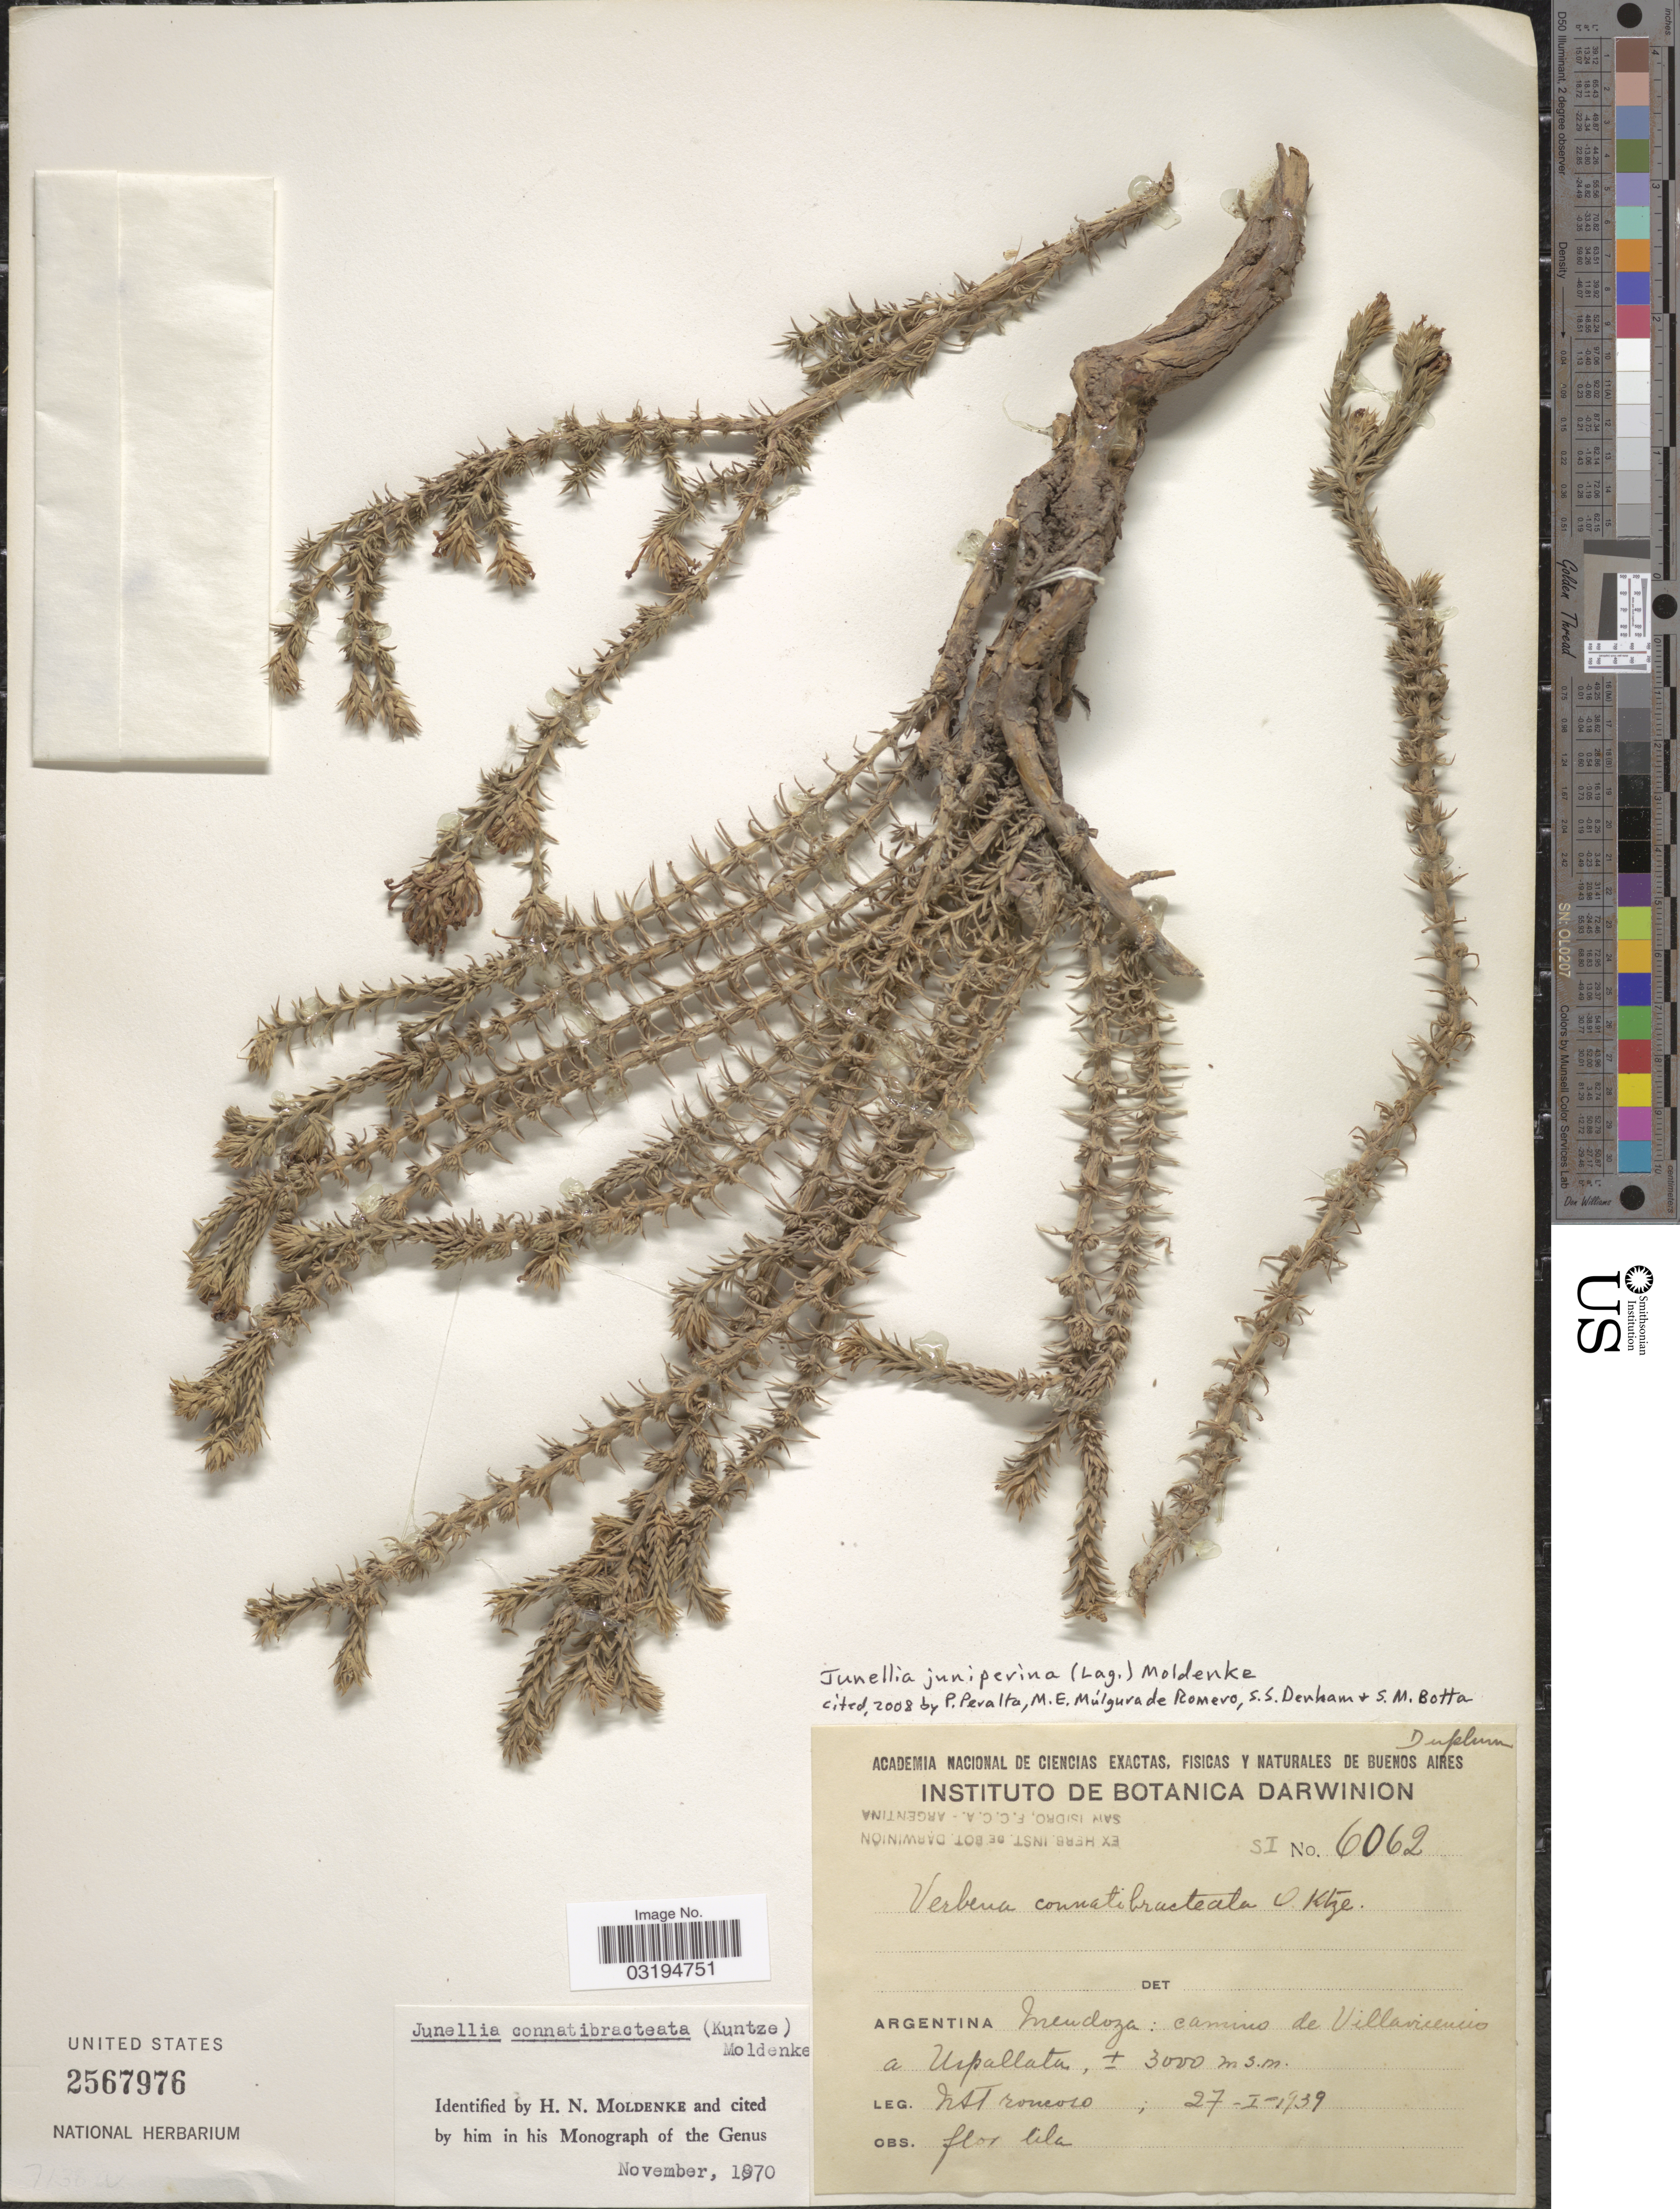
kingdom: Plantae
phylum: Tracheophyta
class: Magnoliopsida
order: Lamiales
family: Verbenaceae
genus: Junellia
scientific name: Junellia juniperina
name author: (Lag.) Moldenke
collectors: N. Troncoso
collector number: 6062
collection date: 1939-01-27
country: Argentina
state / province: Mendoza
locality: Camino de Villavicencio a Uspallata.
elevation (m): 3000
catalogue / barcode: US 2567976